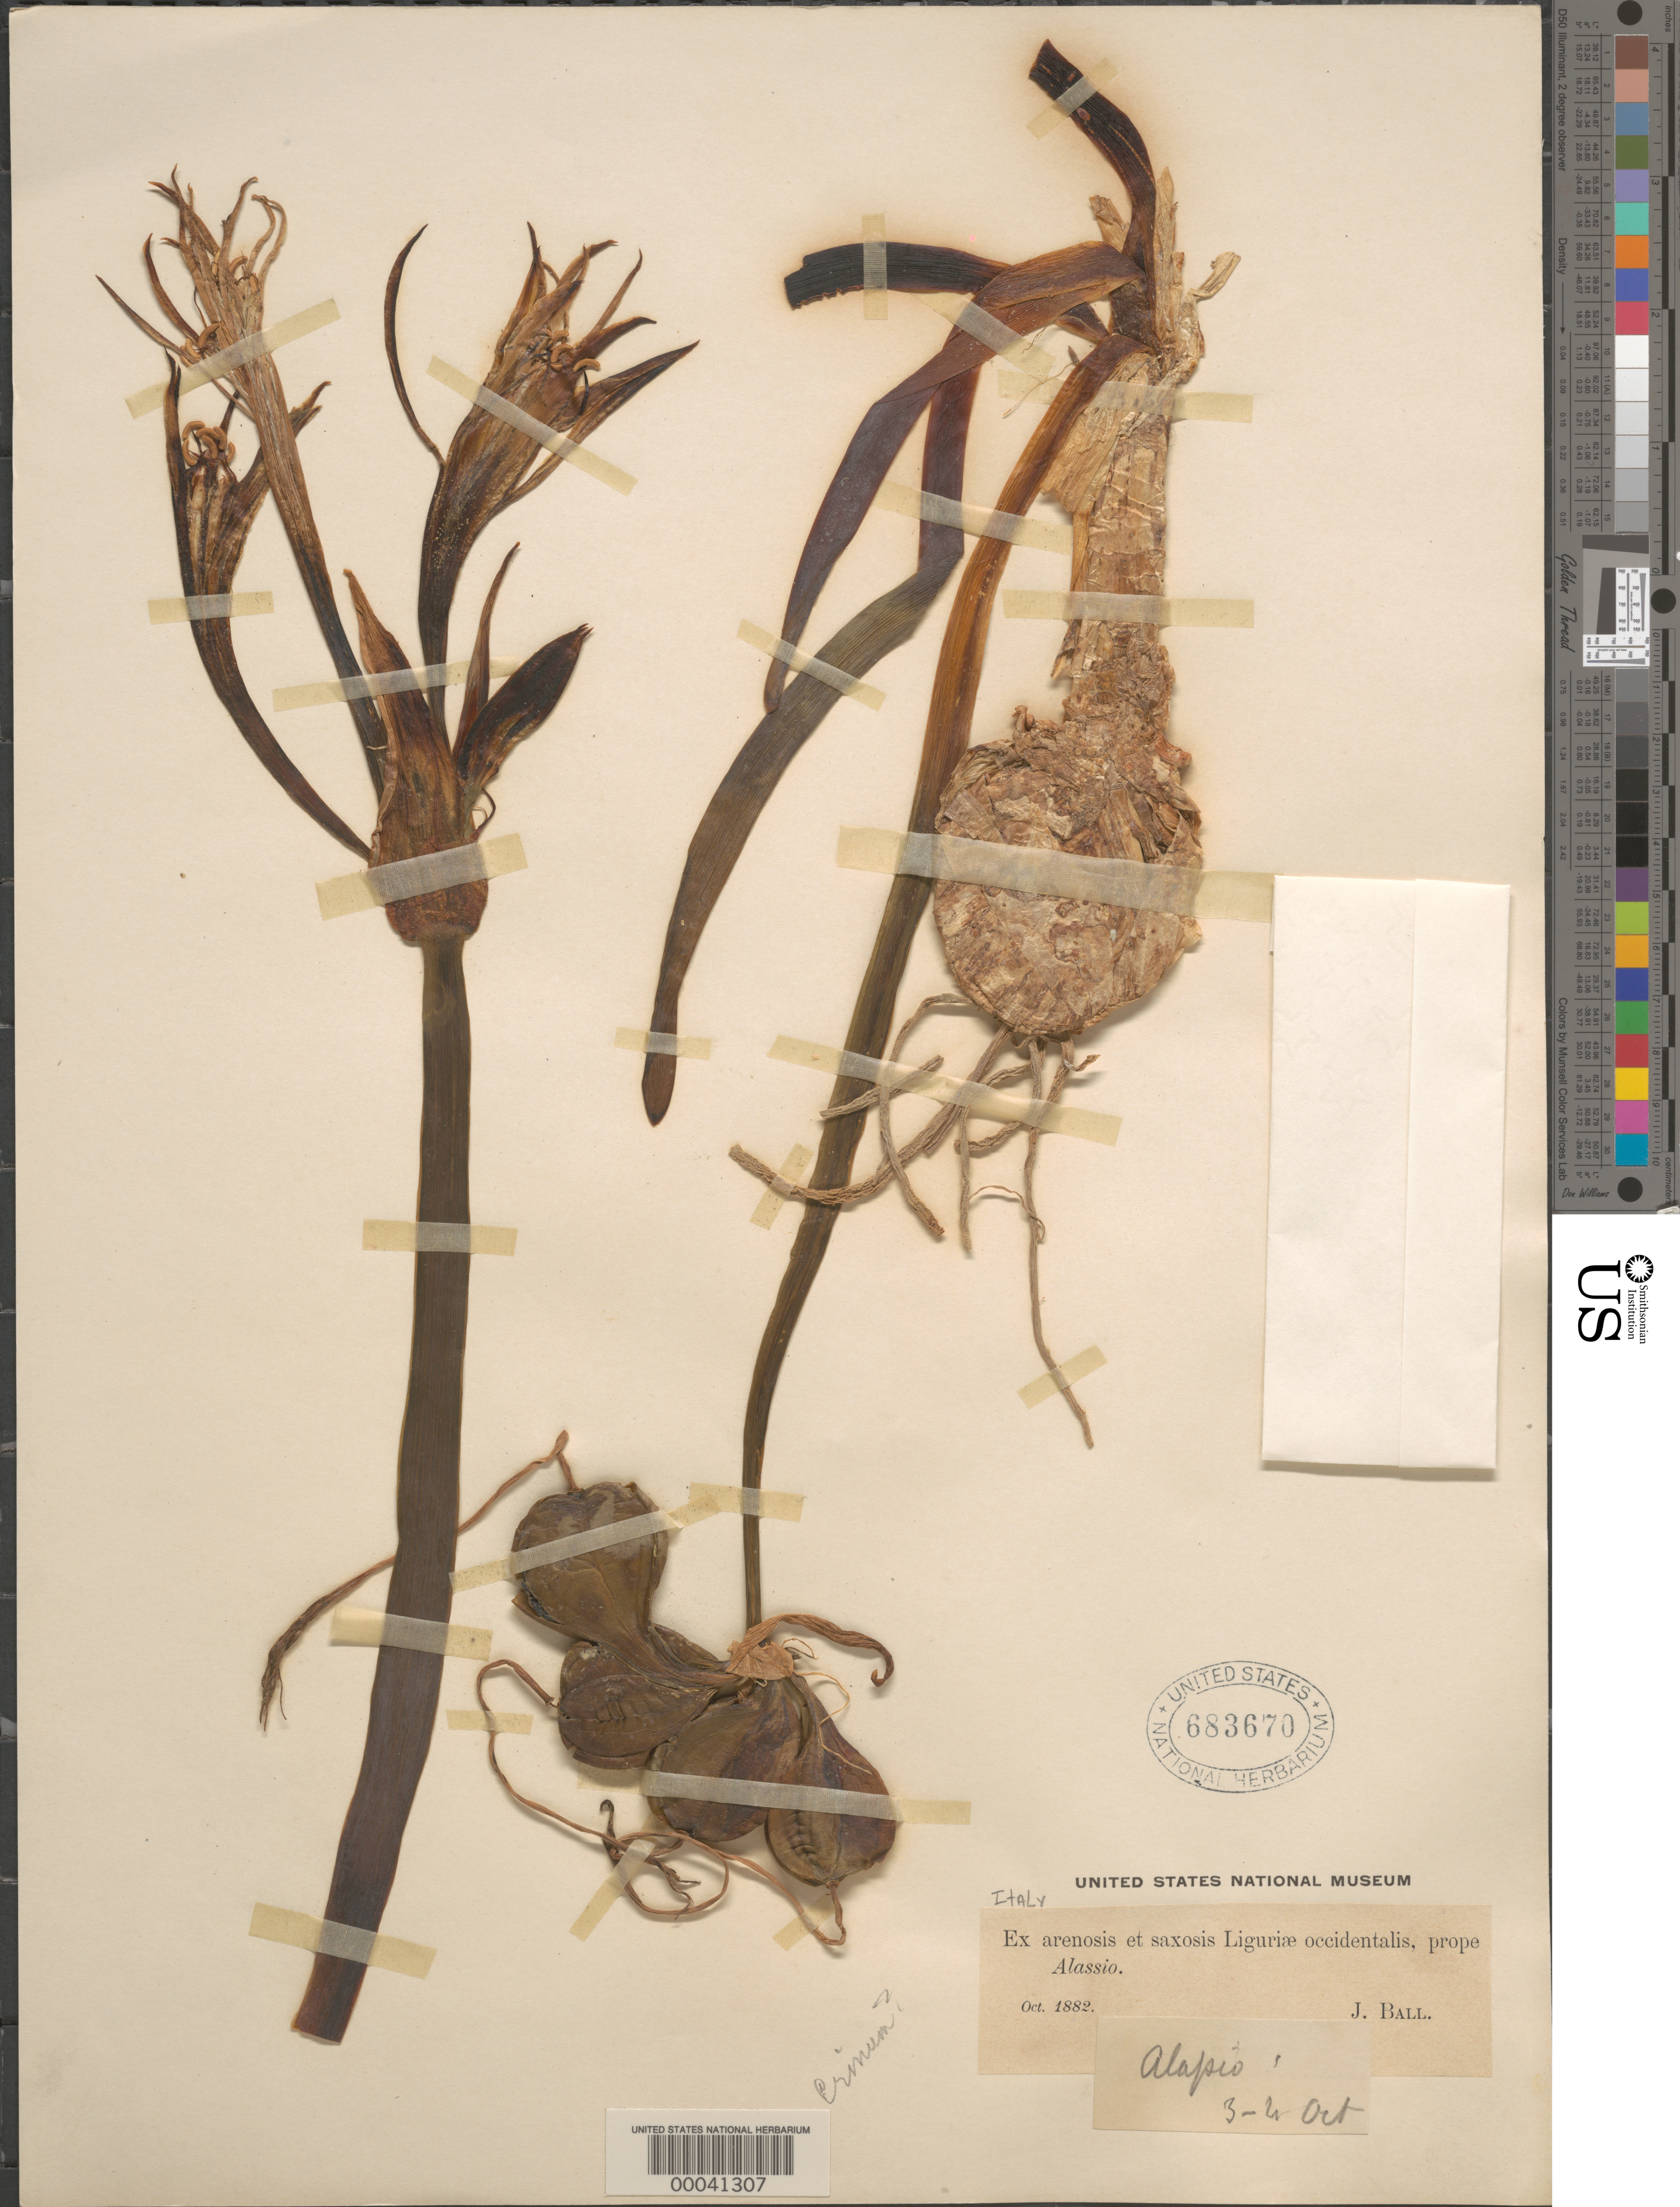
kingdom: Plantae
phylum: Tracheophyta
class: Liliopsida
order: Asparagales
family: Amaryllidaceae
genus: Pancratium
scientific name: Pancratium maritimum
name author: L.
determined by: Strong, Mark T., (BOT), Smithsonian Institution - National Museum of Natural History (UNITED STATES)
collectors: J. Ball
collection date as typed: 03 Oct 1882 to 04 Oct 1882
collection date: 1882-10-03/1882-10-04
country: Italy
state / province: Liguria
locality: Near alassio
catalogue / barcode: US 683670